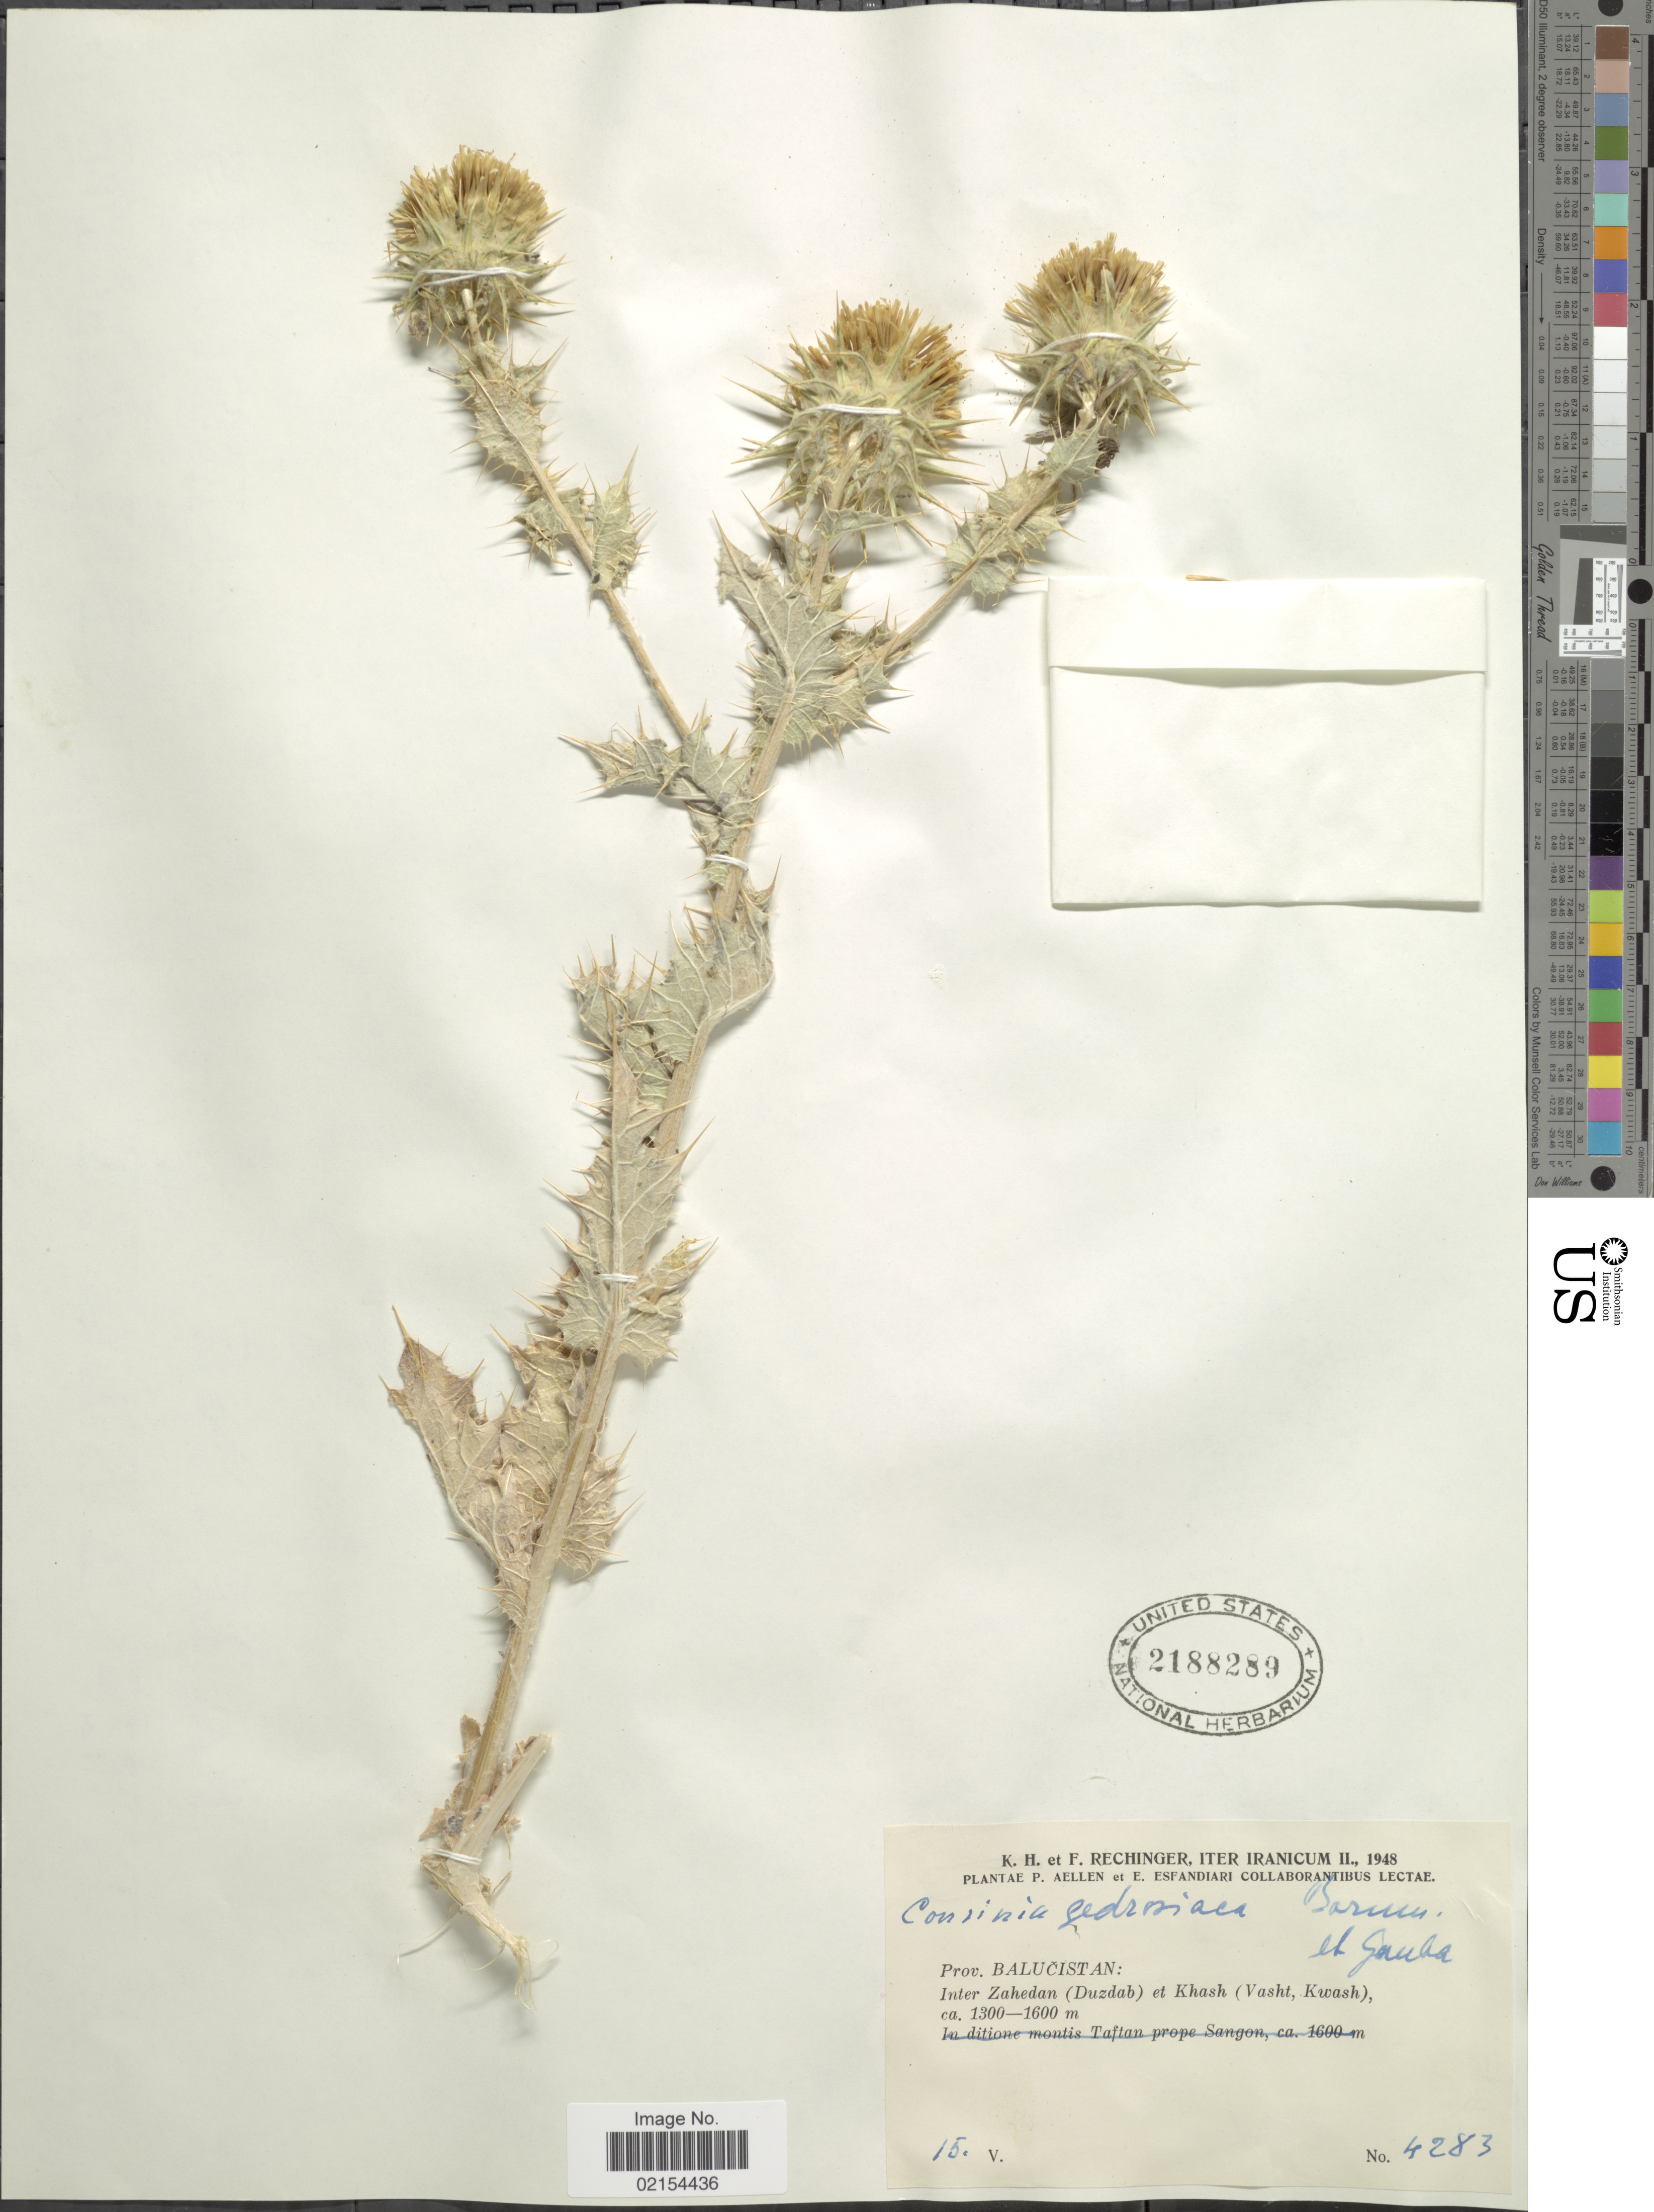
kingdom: Plantae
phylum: Tracheophyta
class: Magnoliopsida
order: Asterales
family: Asteraceae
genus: Cousinia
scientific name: Cousinia gedrosiaca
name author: Bornm. & Gauba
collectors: K. H. Rechinger & F. Rechinger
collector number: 4283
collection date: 1948-05-15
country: Iran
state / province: Sistan and Baluchistan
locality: Iter Iranicum, Prov. Baluchistan: Inter Zahedan (tduzdab) et Khash (Vasht, Kwash)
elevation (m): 1300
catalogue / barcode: US 2188289